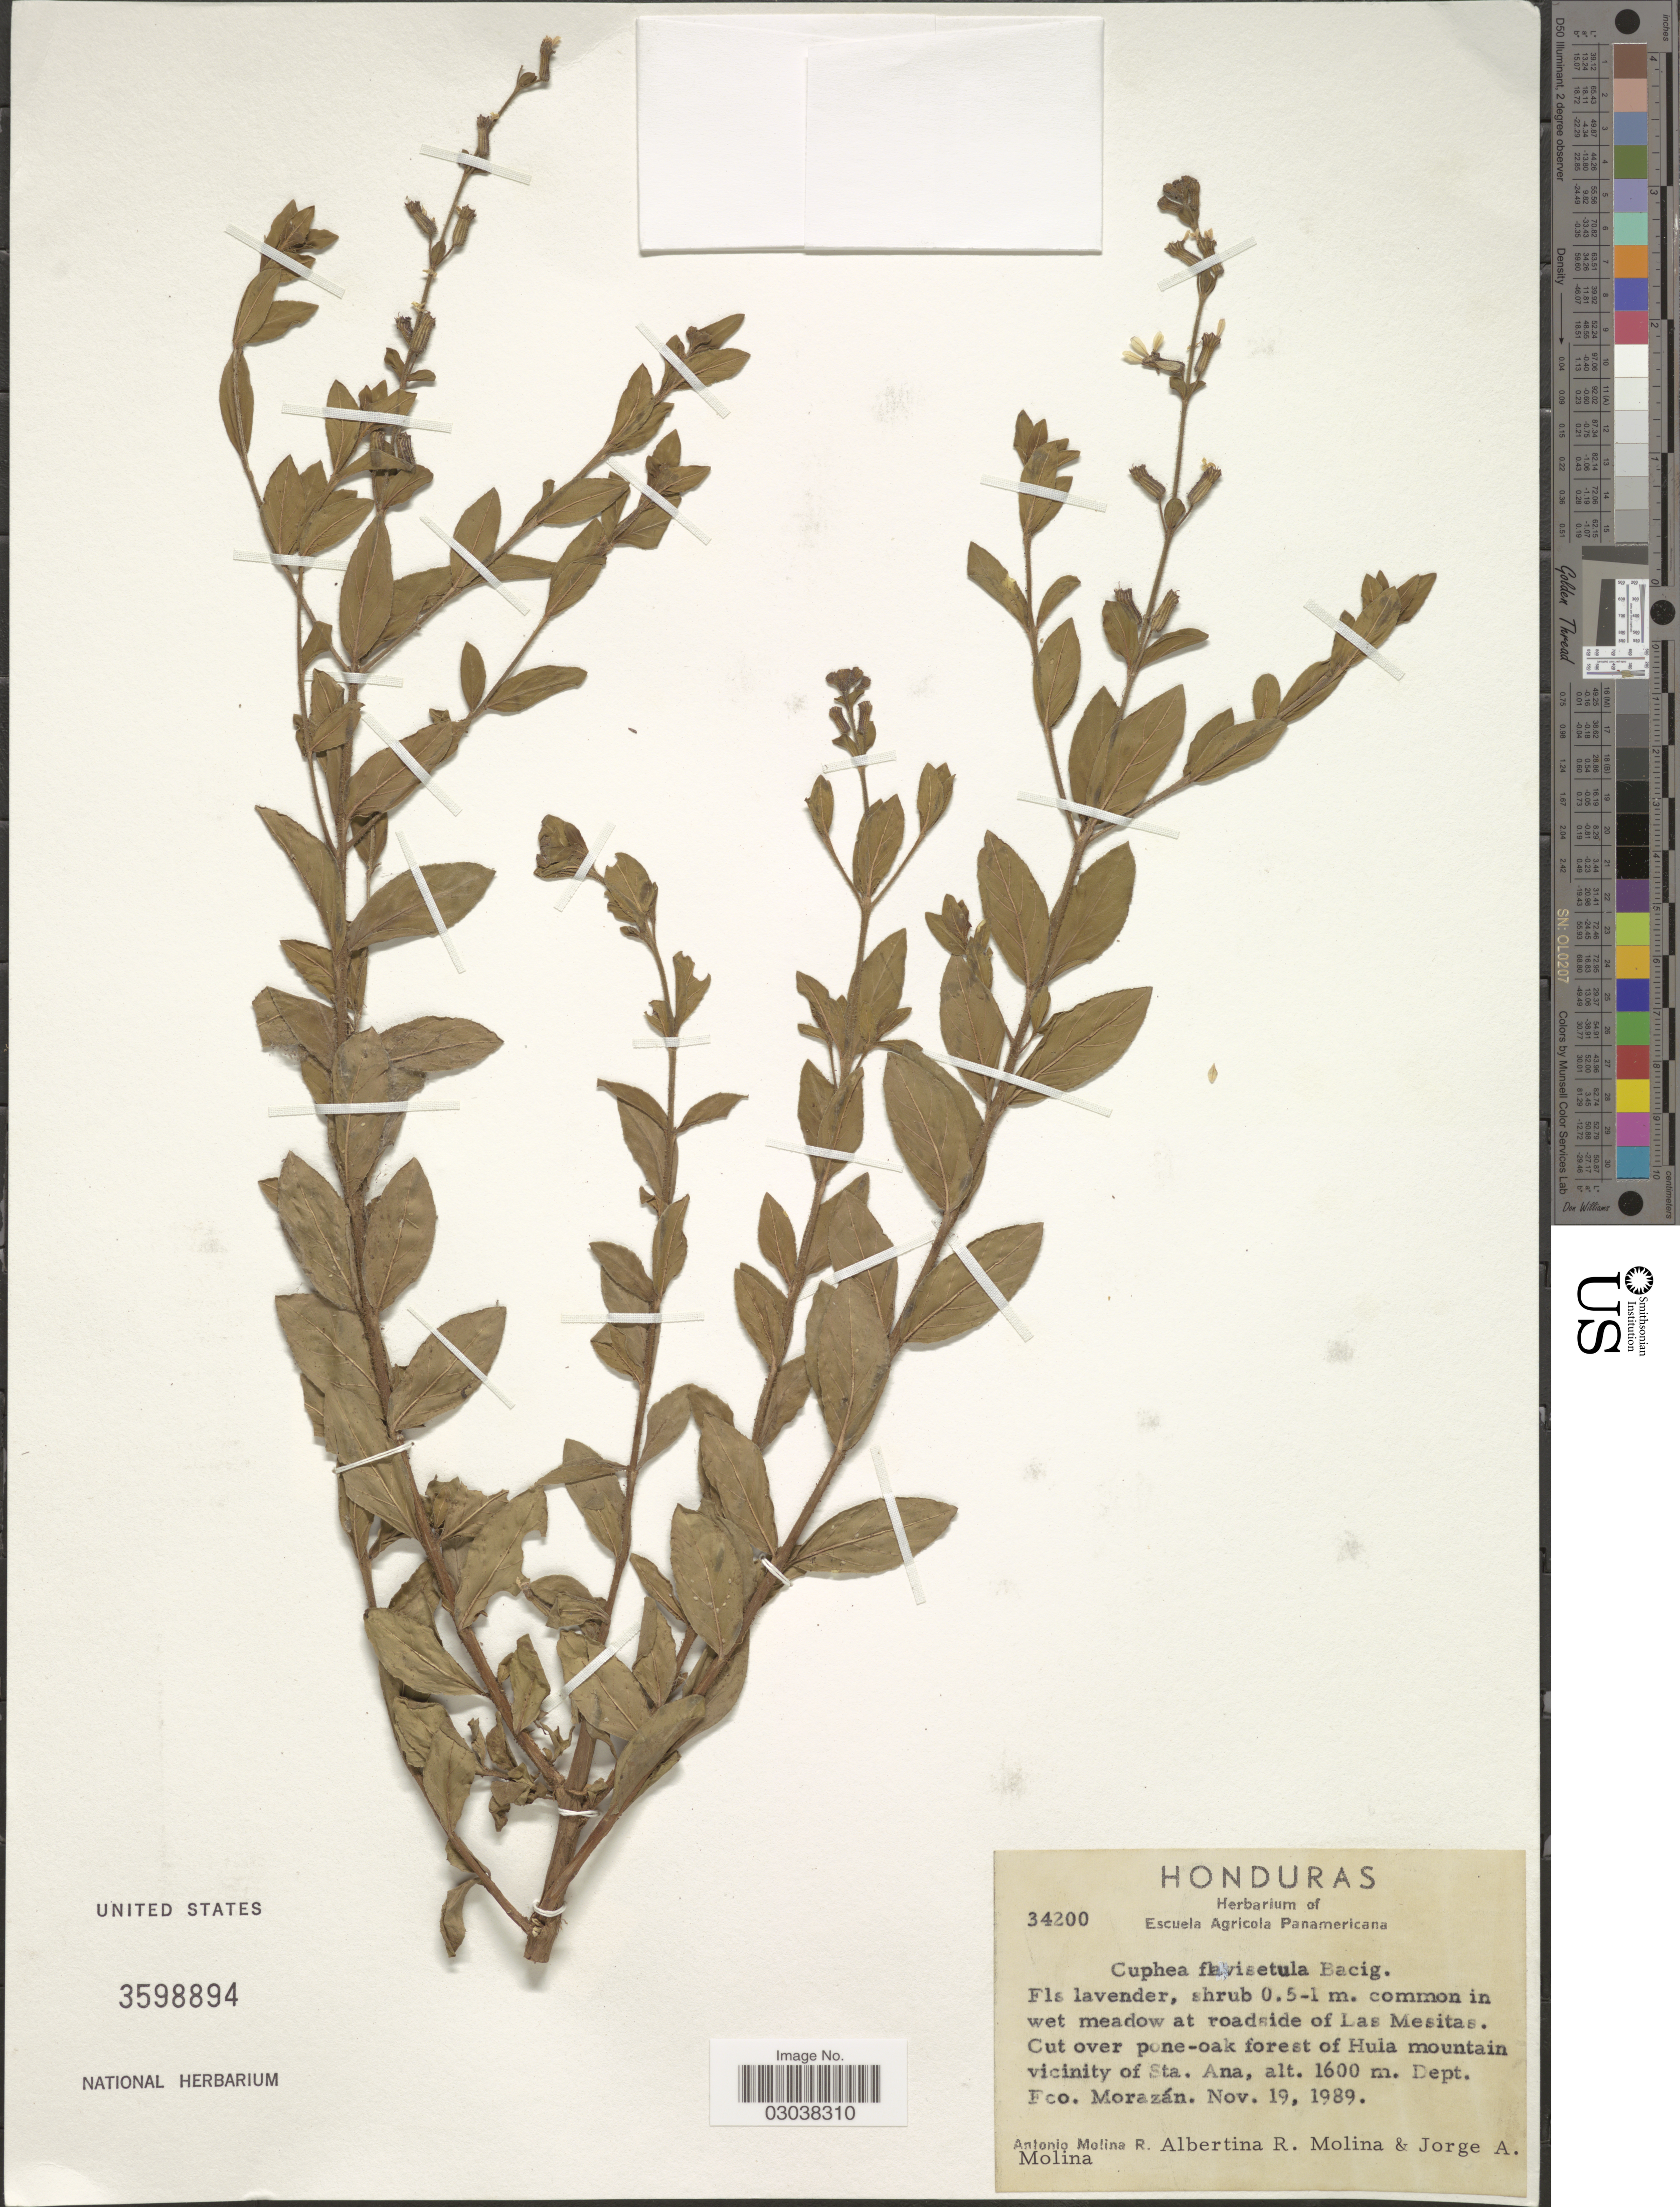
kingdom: Plantae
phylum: Tracheophyta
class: Magnoliopsida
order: Myrtales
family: Lythraceae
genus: Cuphea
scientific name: Cuphea flavisetula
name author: Bacigalupi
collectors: A. Molina R., A. R. Molina & J. A. Molina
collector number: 34200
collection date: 1989-11-19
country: Honduras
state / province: Fco. Morazán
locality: Roadside of Las Mesitas. Hula mountain vicinity of Sta. Ana, Dept. Fco. Morazán.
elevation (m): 1600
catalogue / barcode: US 3598894